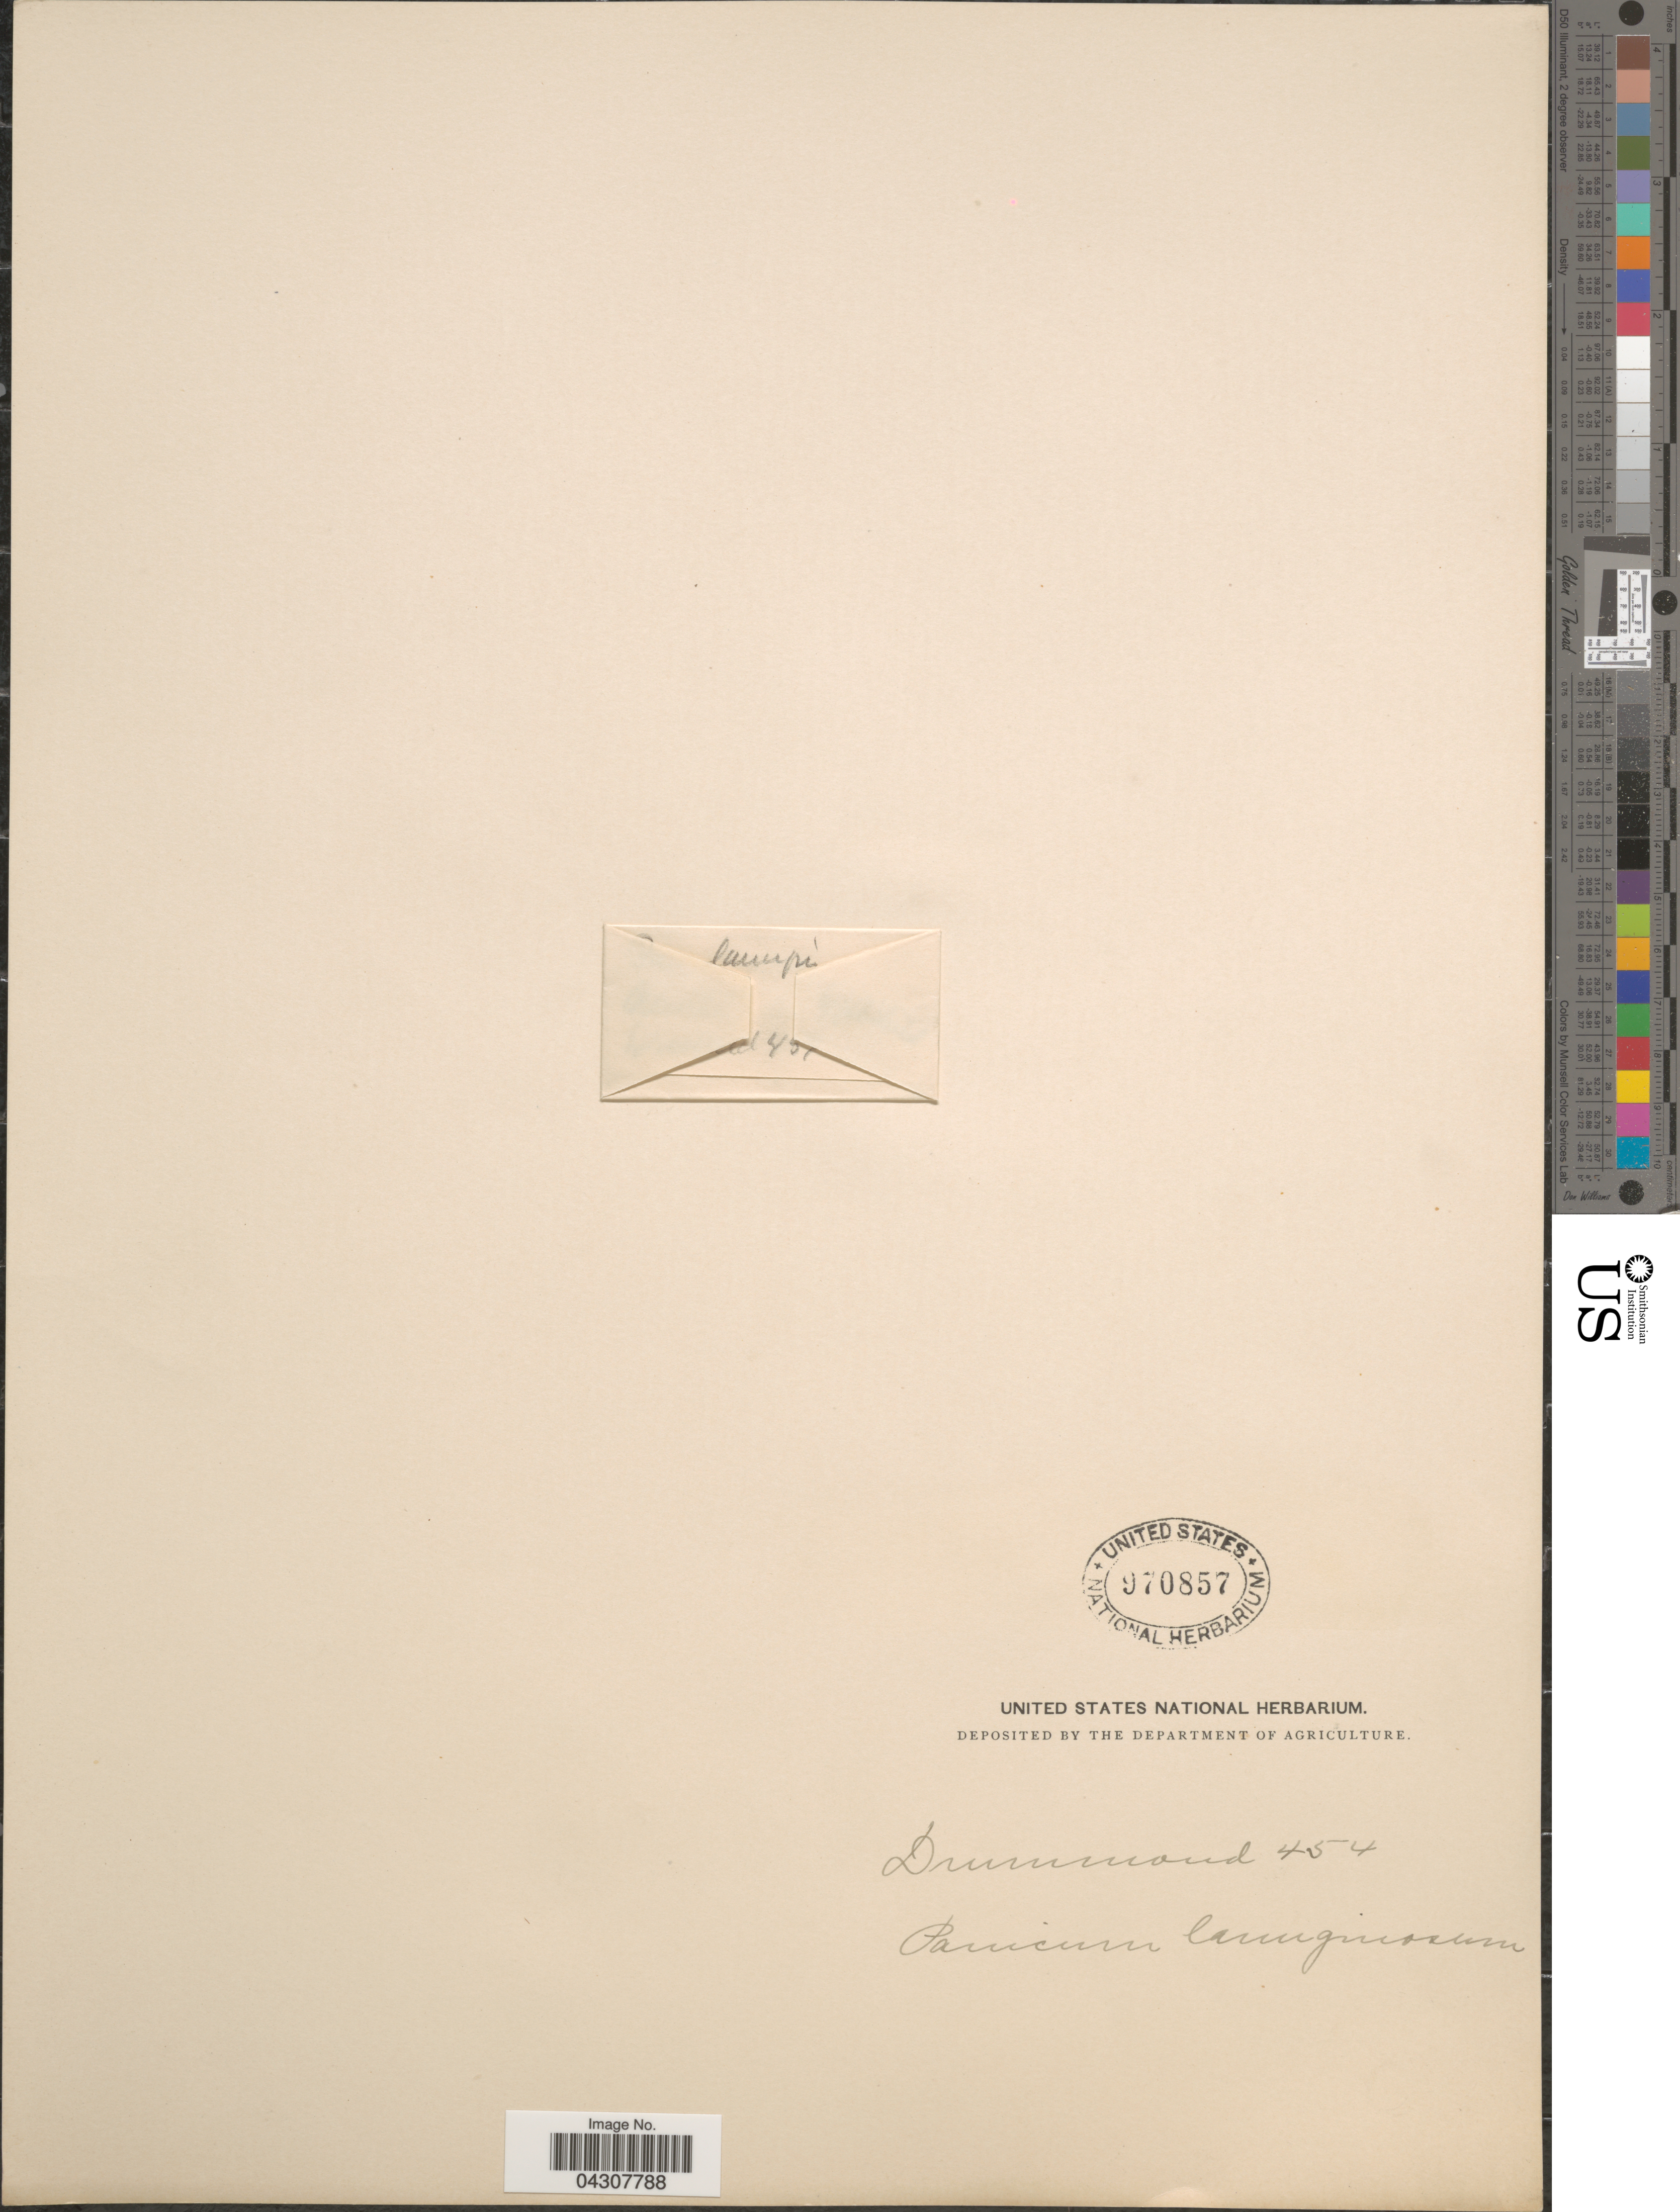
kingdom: Plantae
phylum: Tracheophyta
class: Liliopsida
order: Poales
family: Poaceae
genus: Dichanthelium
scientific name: Dichanthelium acuminatum var. acuminatum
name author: (Sw.) Gould & C.A. Clark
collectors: -. Drummond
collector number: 454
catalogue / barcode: US 970857